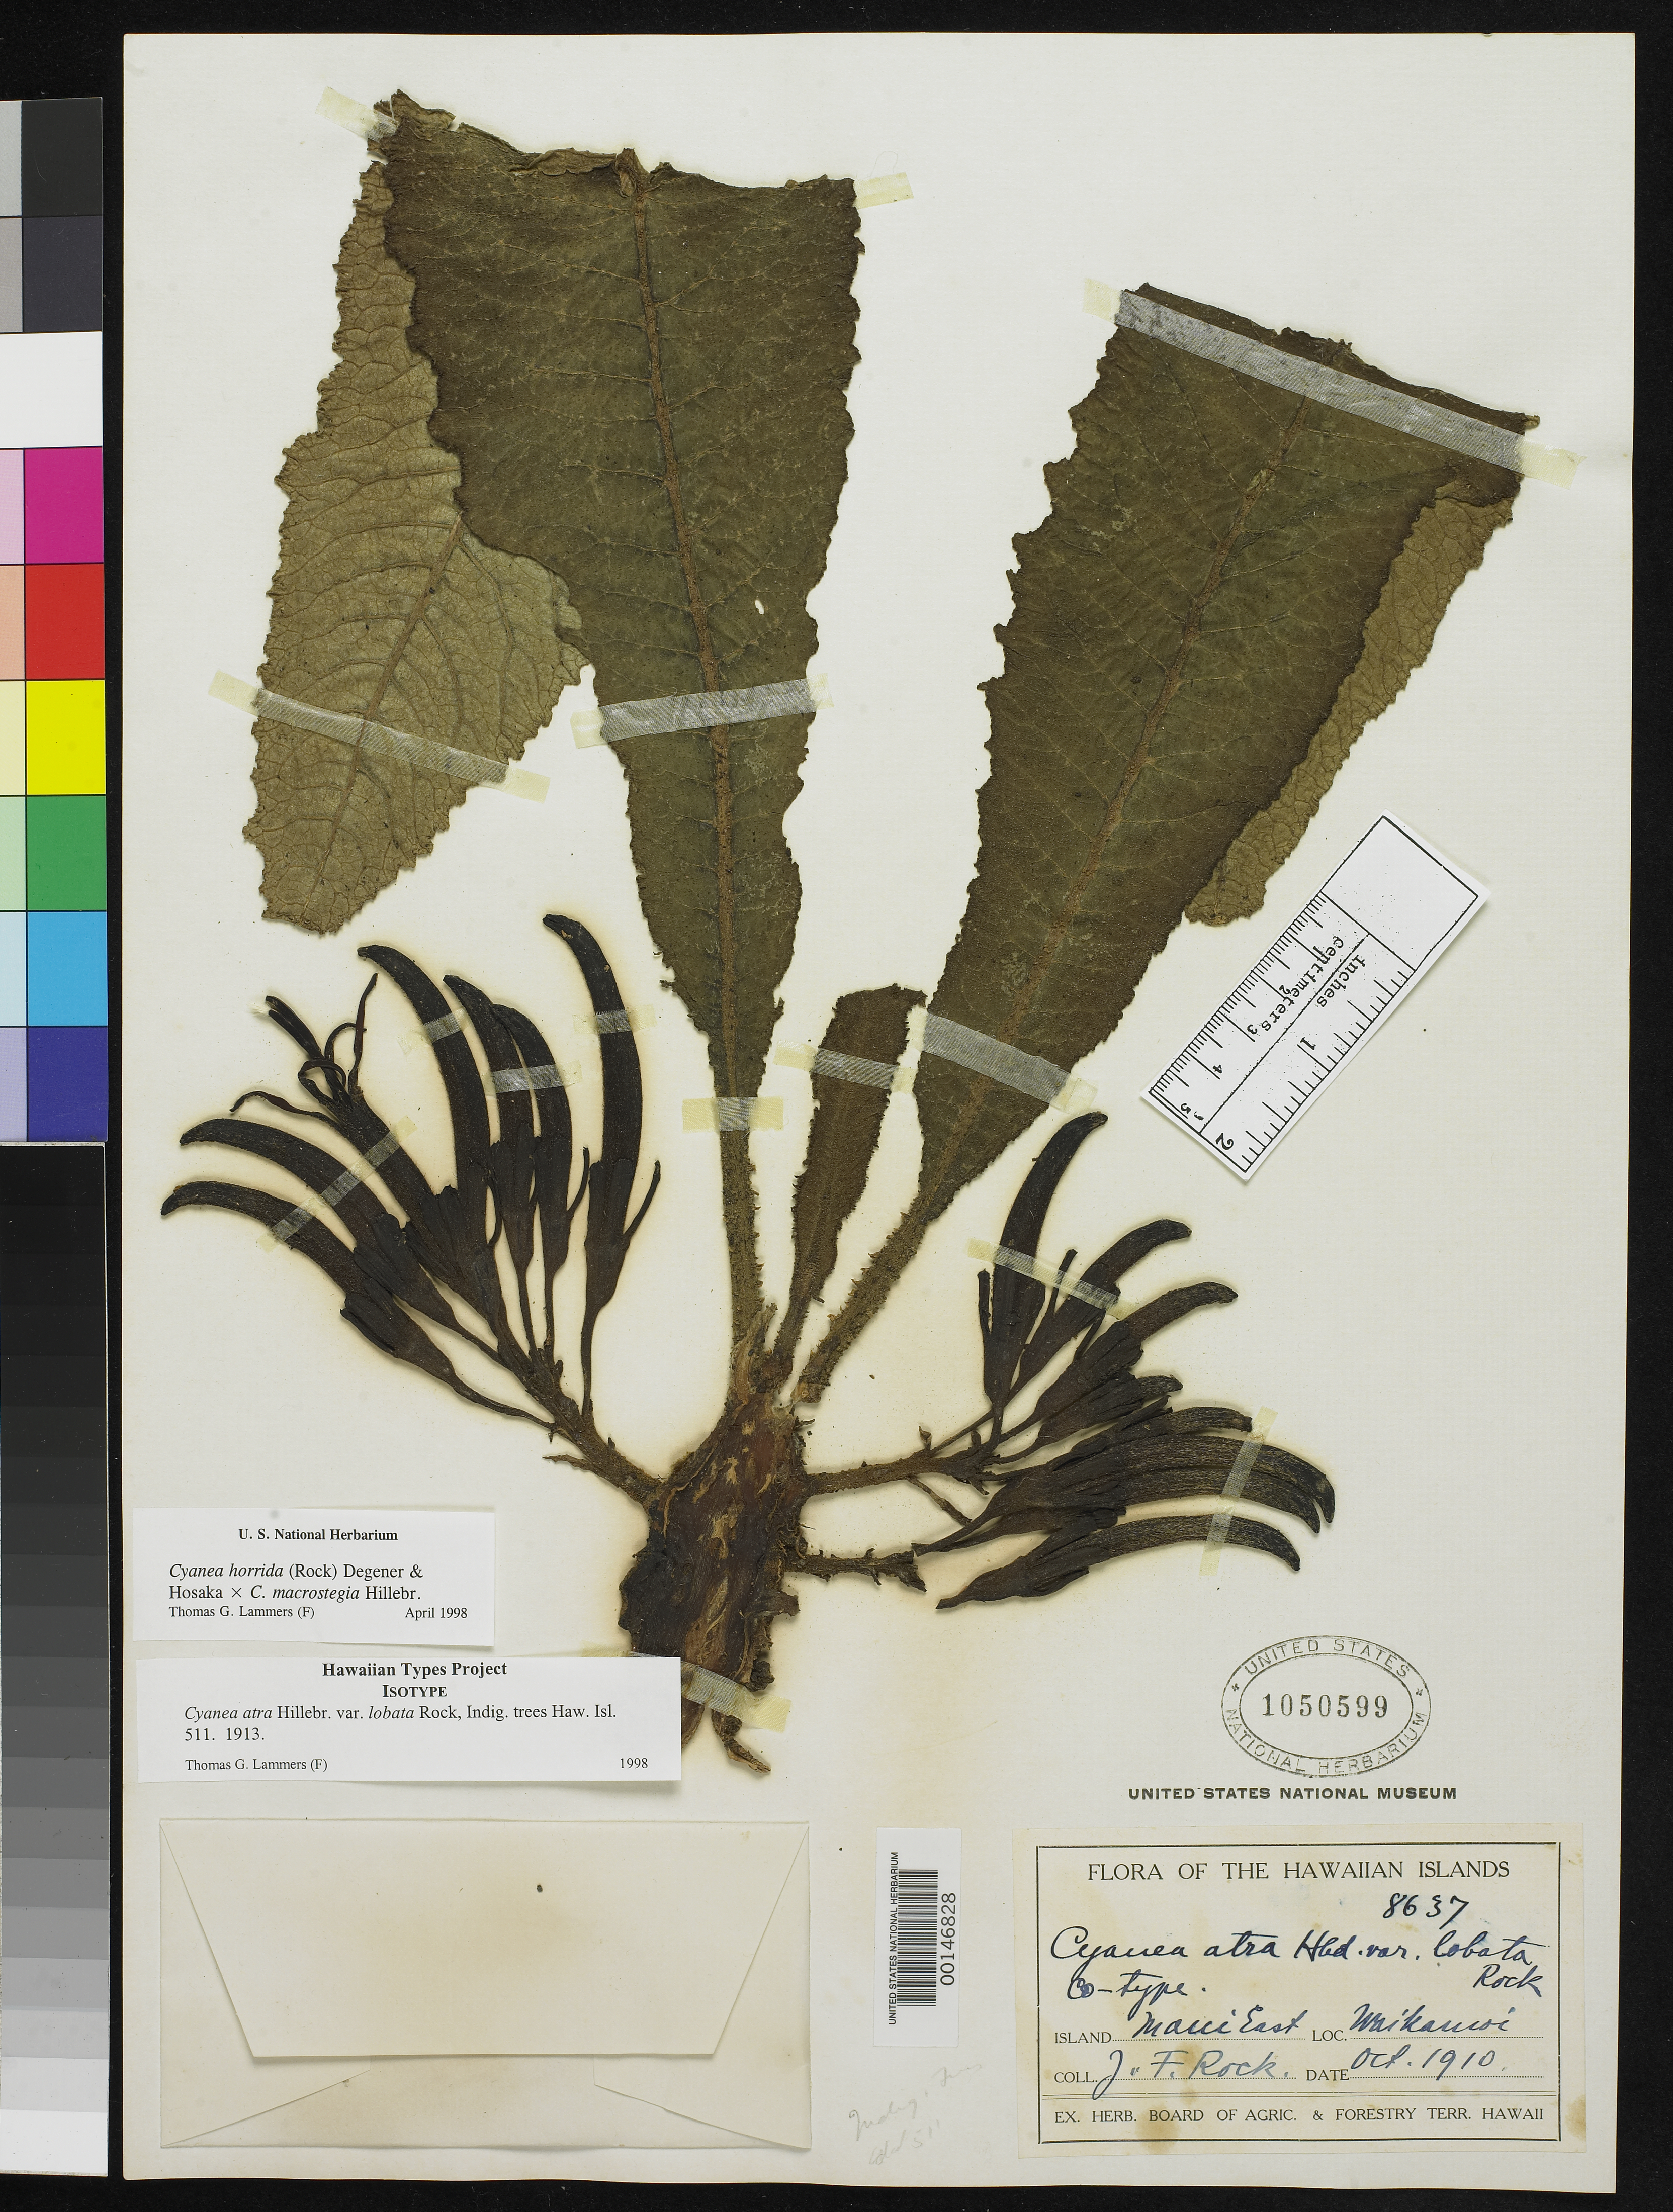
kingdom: Plantae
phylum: Tracheophyta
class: Magnoliopsida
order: Asterales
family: Campanulaceae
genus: Cyanea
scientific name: Cyanea atra var. lobata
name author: Rock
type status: Isotype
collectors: J. F. Rock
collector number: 8637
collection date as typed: Oct 1910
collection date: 1910-10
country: United States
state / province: Hawaii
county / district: Maui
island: Maui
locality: Waikamoi.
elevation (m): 1524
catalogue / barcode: US 1050599